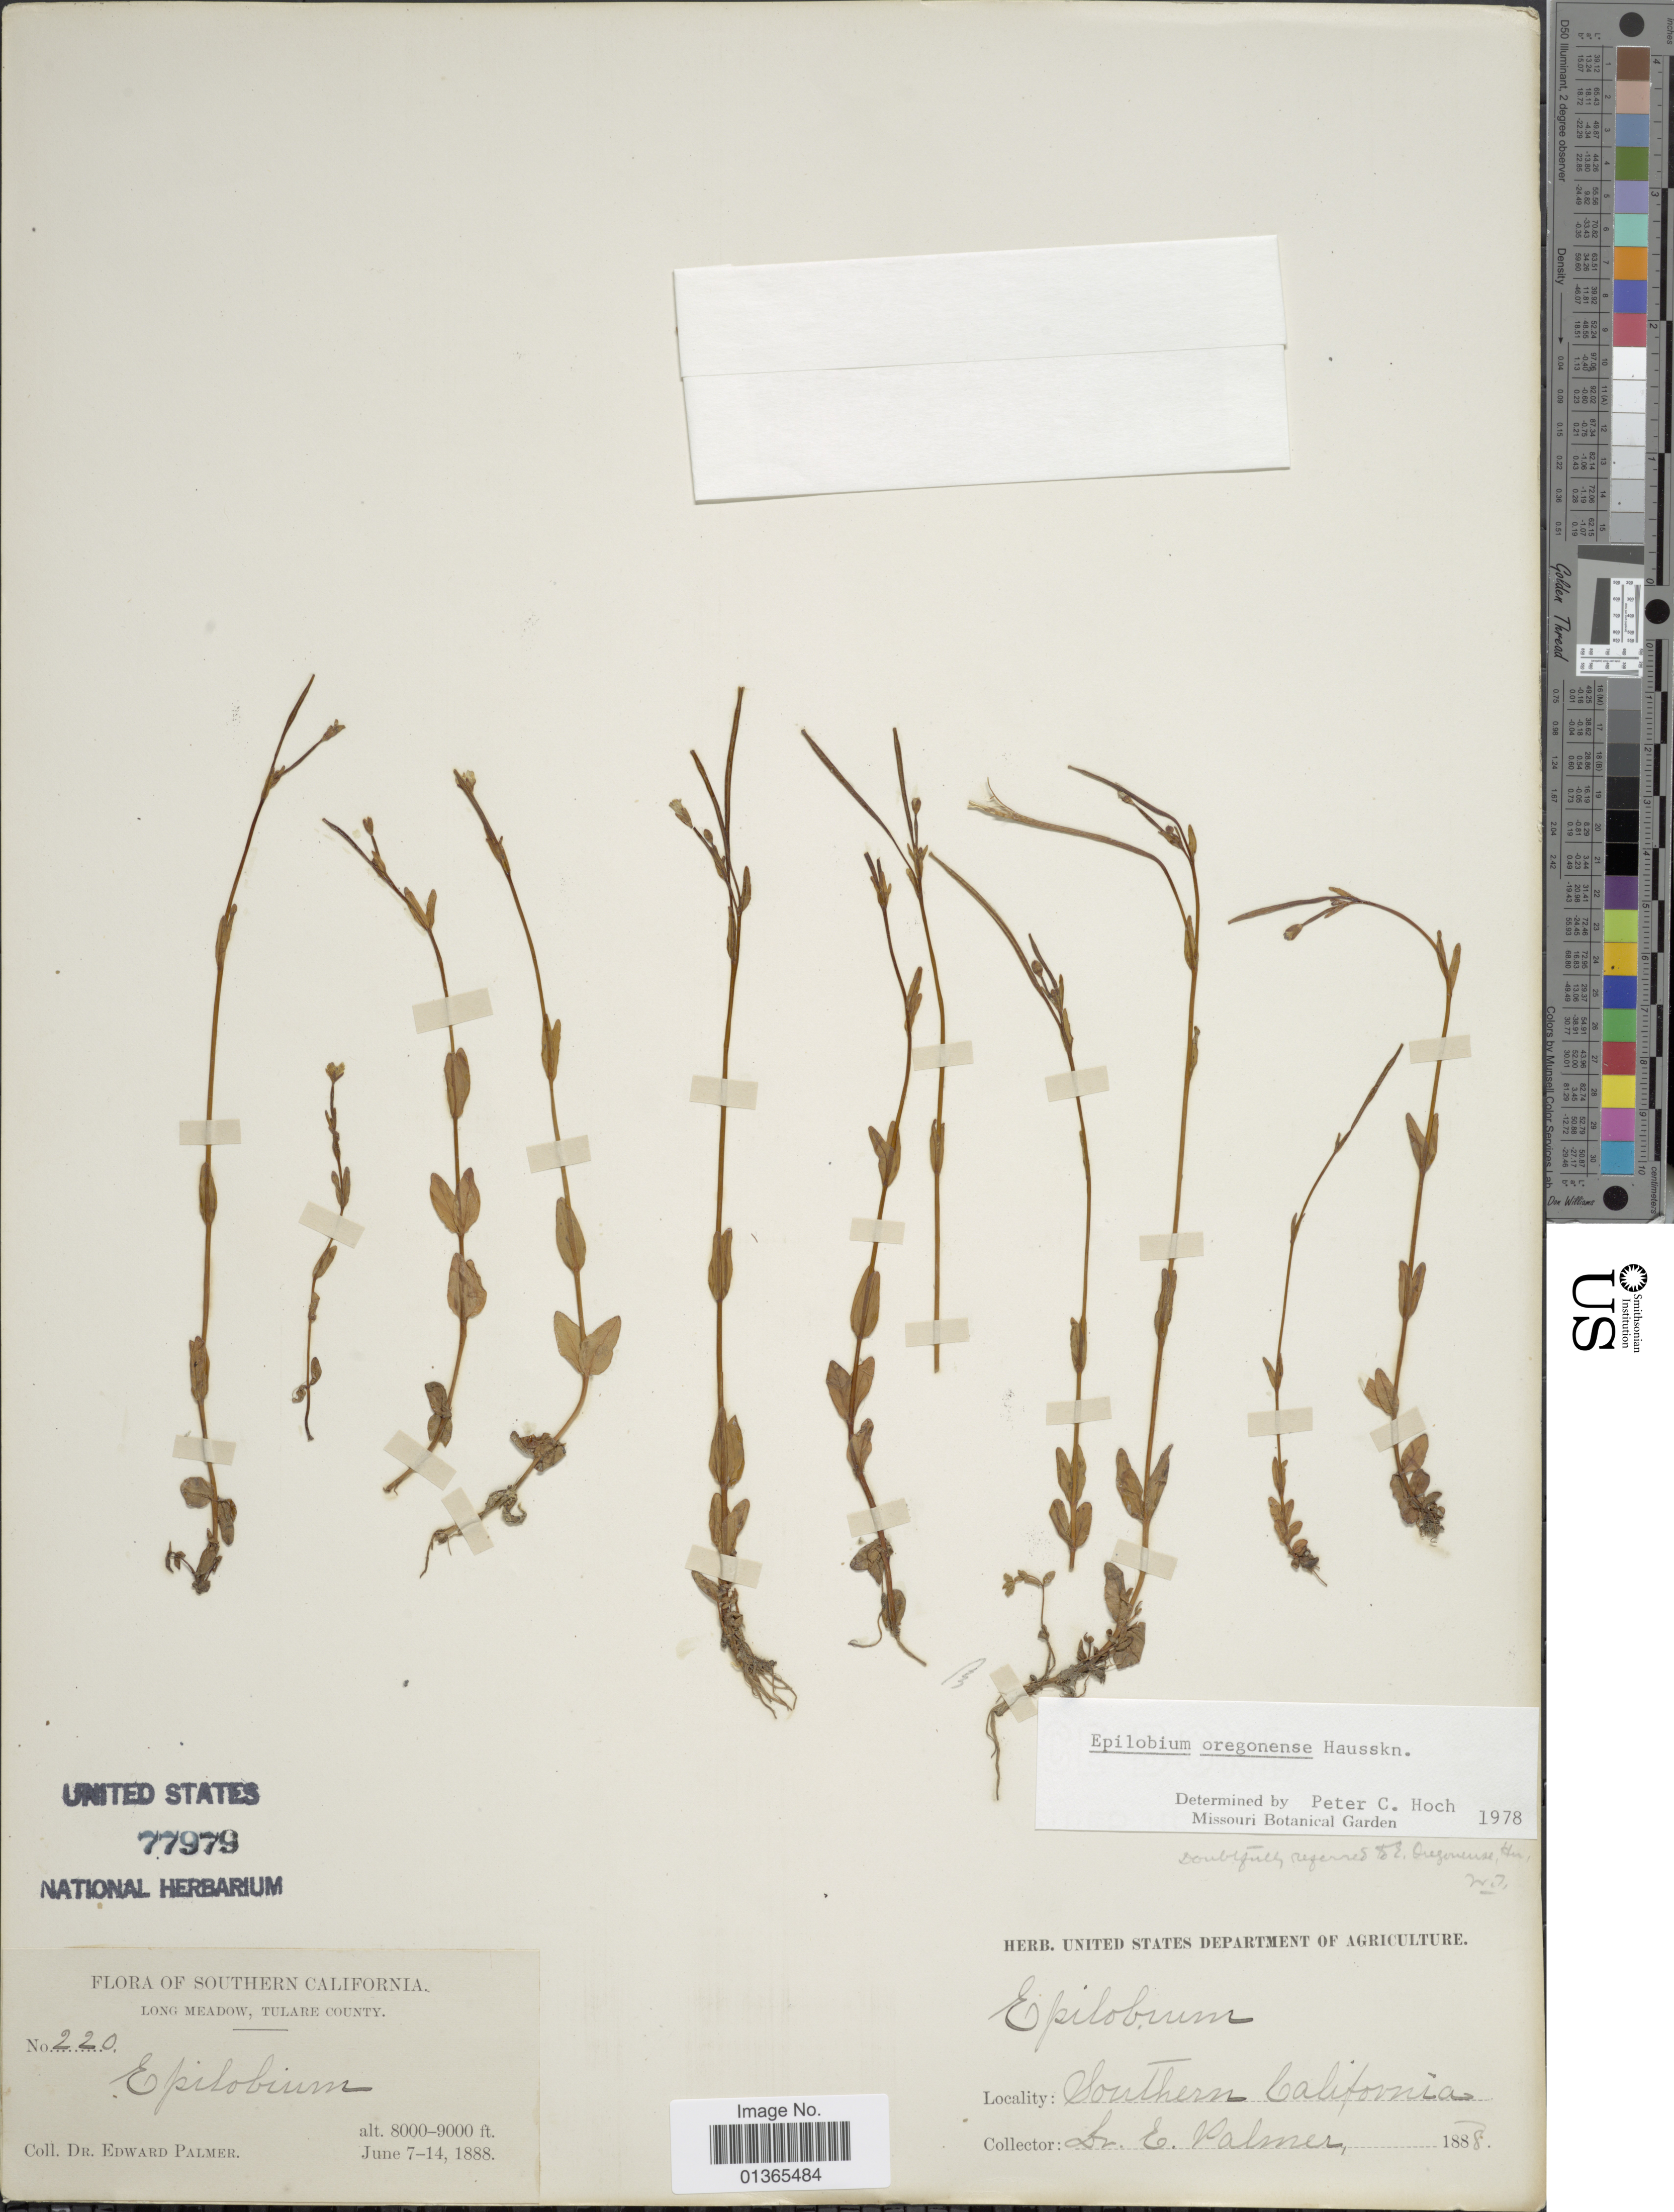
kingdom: Plantae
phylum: Tracheophyta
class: Magnoliopsida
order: Myrtales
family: Onagraceae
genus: Epilobium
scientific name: Epilobium oregonense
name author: Hausskn.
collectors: E. Palmer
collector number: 220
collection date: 1888-06-07/1888-06-14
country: United States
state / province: California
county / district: Tulare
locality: Southern California. Long Meadow, Tulare County.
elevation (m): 2438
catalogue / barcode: US 77979